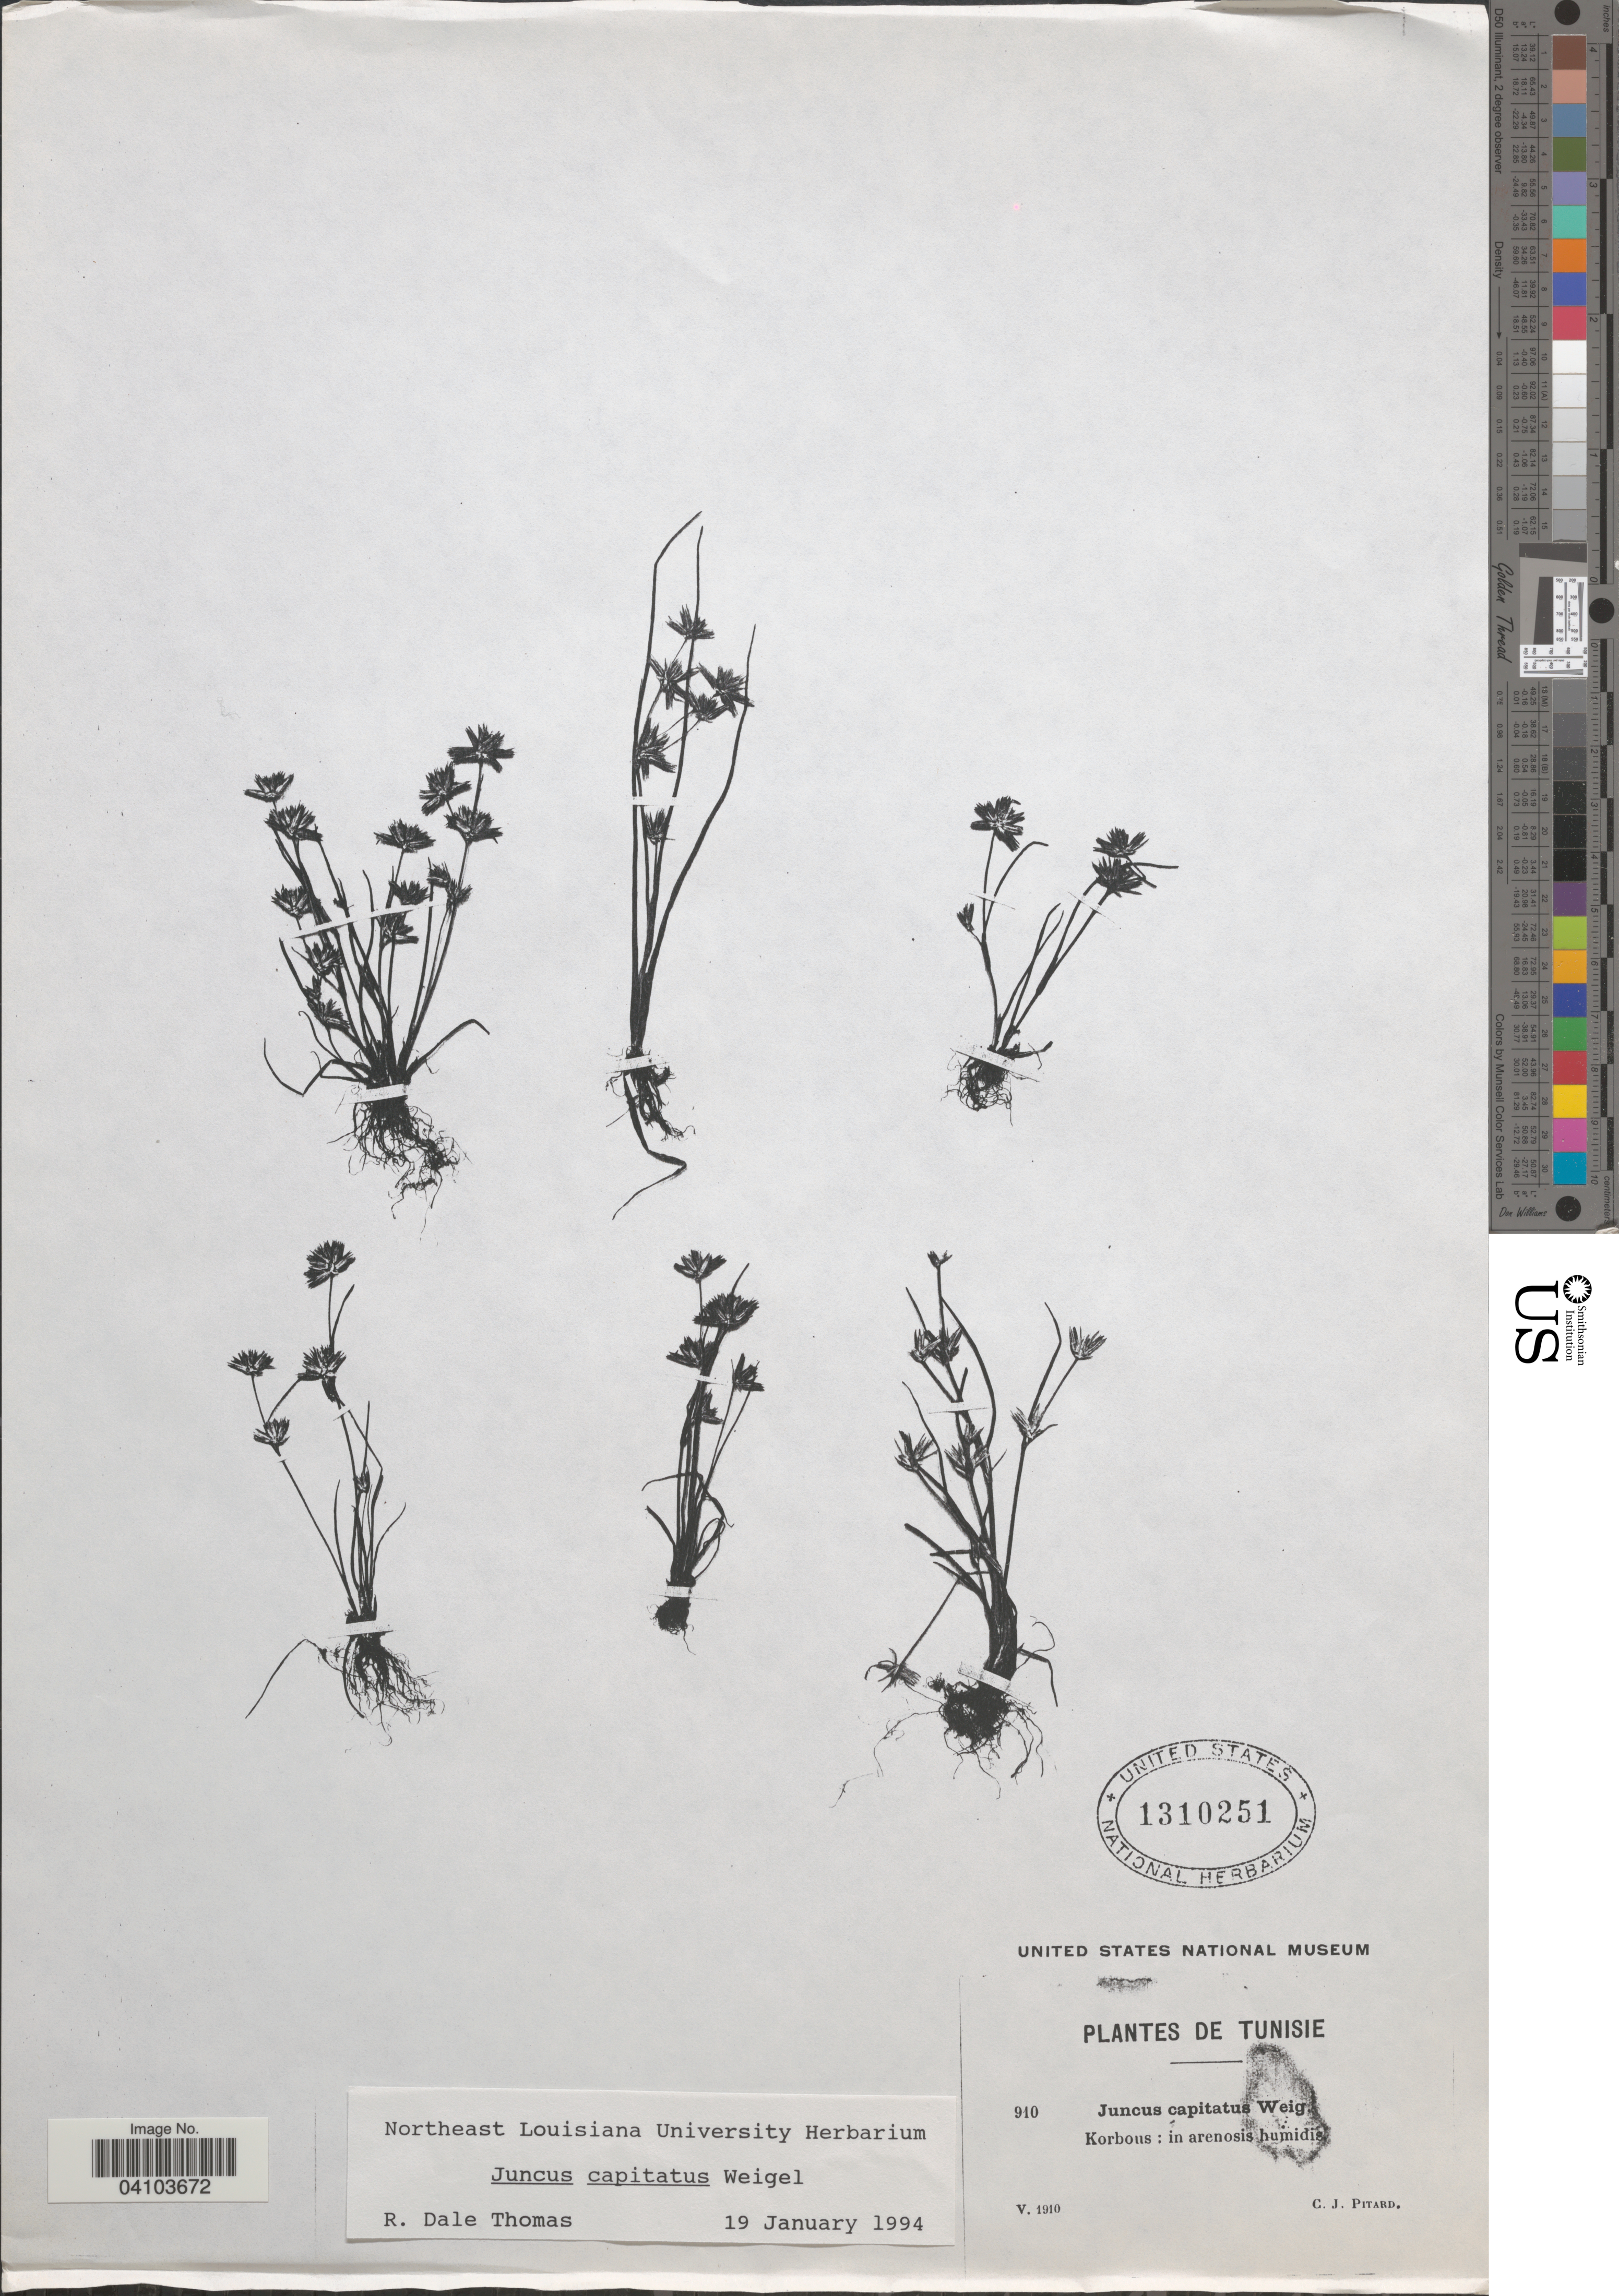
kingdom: Plantae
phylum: Tracheophyta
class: Liliopsida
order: Poales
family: Juncaceae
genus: Juncus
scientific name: Juncus capitatus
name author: Weigel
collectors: C. Pitard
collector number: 910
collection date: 1910-05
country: Tunisia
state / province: Nabeul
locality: Korbous : in arenosis humidis.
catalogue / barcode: US 1310251